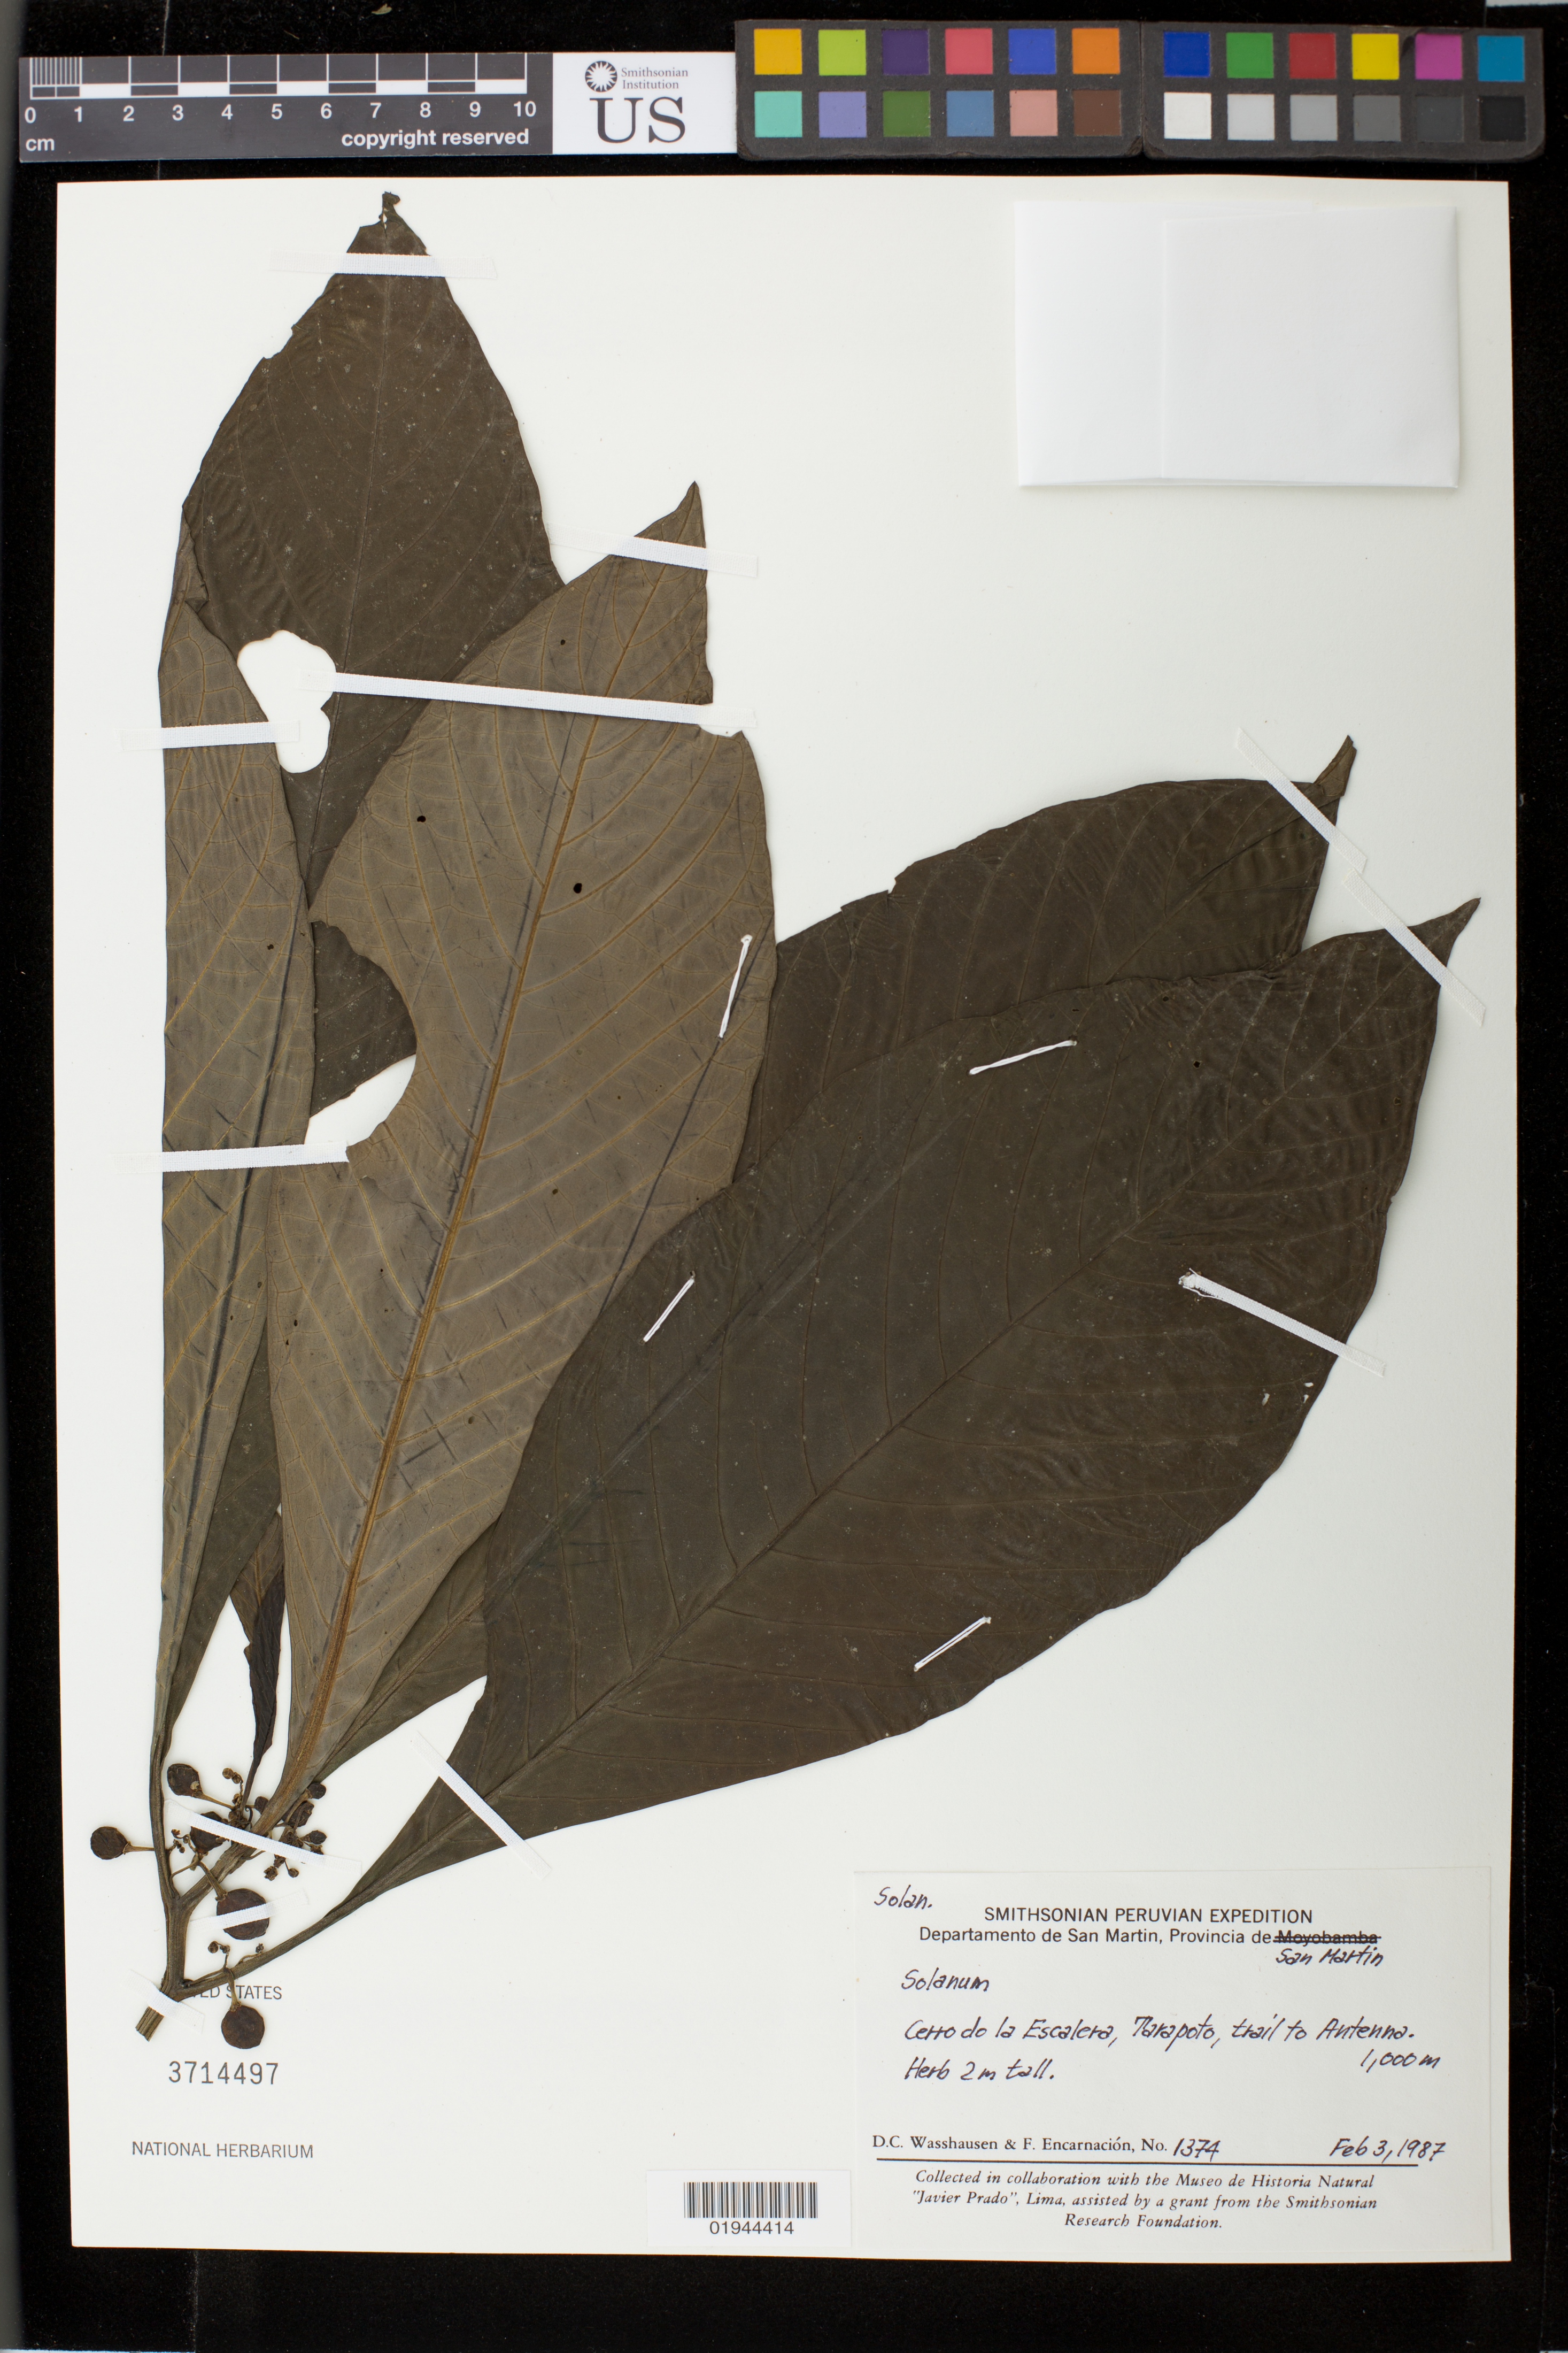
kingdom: Plantae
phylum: Tracheophyta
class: Magnoliopsida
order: Solanales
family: Solanaceae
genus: Solanum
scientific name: Solanum sp.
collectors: D. C. Wasshausen & F. Encarnación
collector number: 1374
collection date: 1987-02-03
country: Peru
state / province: San Martín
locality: Depto. San Martin; Cerro de la Escalera, Tarapoto, trail to Antenna.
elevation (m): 1000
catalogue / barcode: US 3714497